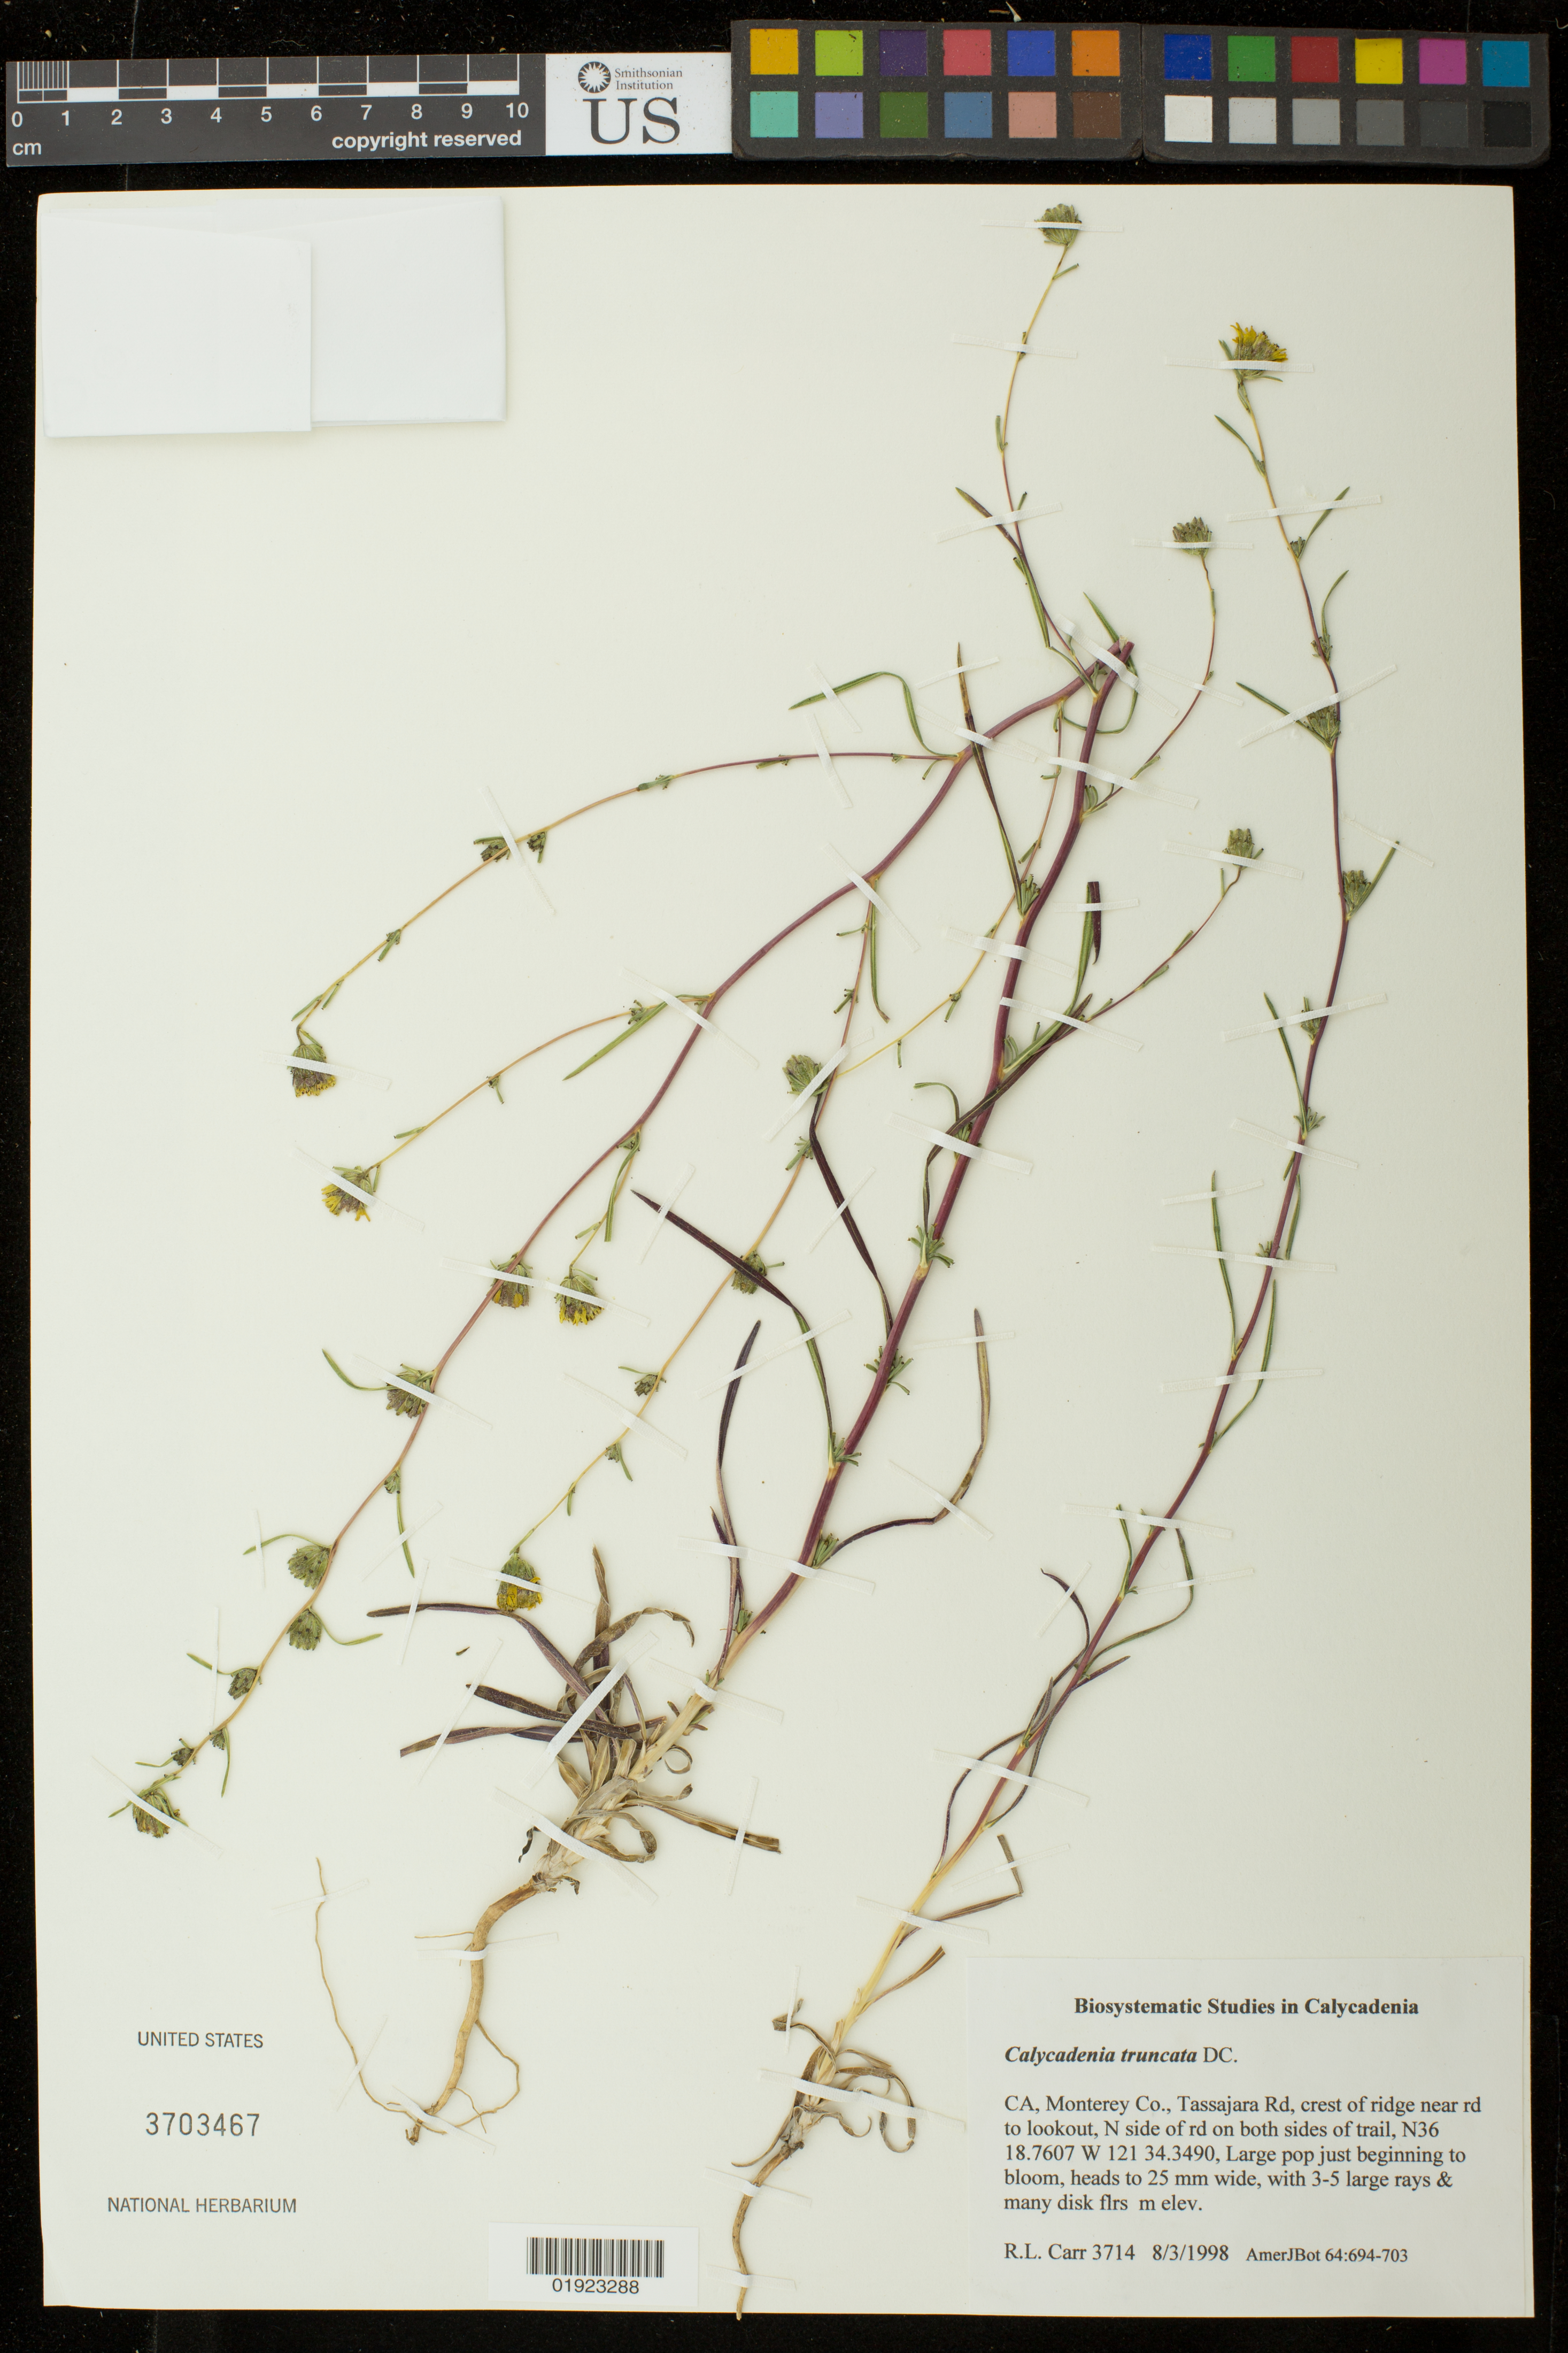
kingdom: Plantae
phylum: Tracheophyta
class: Magnoliopsida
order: Asterales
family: Asteraceae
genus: Calycadenia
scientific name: Calycadenia truncata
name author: DC.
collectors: R. Carr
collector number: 3714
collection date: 1998-08-03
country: United States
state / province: California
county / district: Monterey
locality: Tassajara Rd, crest of ridge near rd to lookout, N side of rd on both sides of trail.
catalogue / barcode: US 3703467